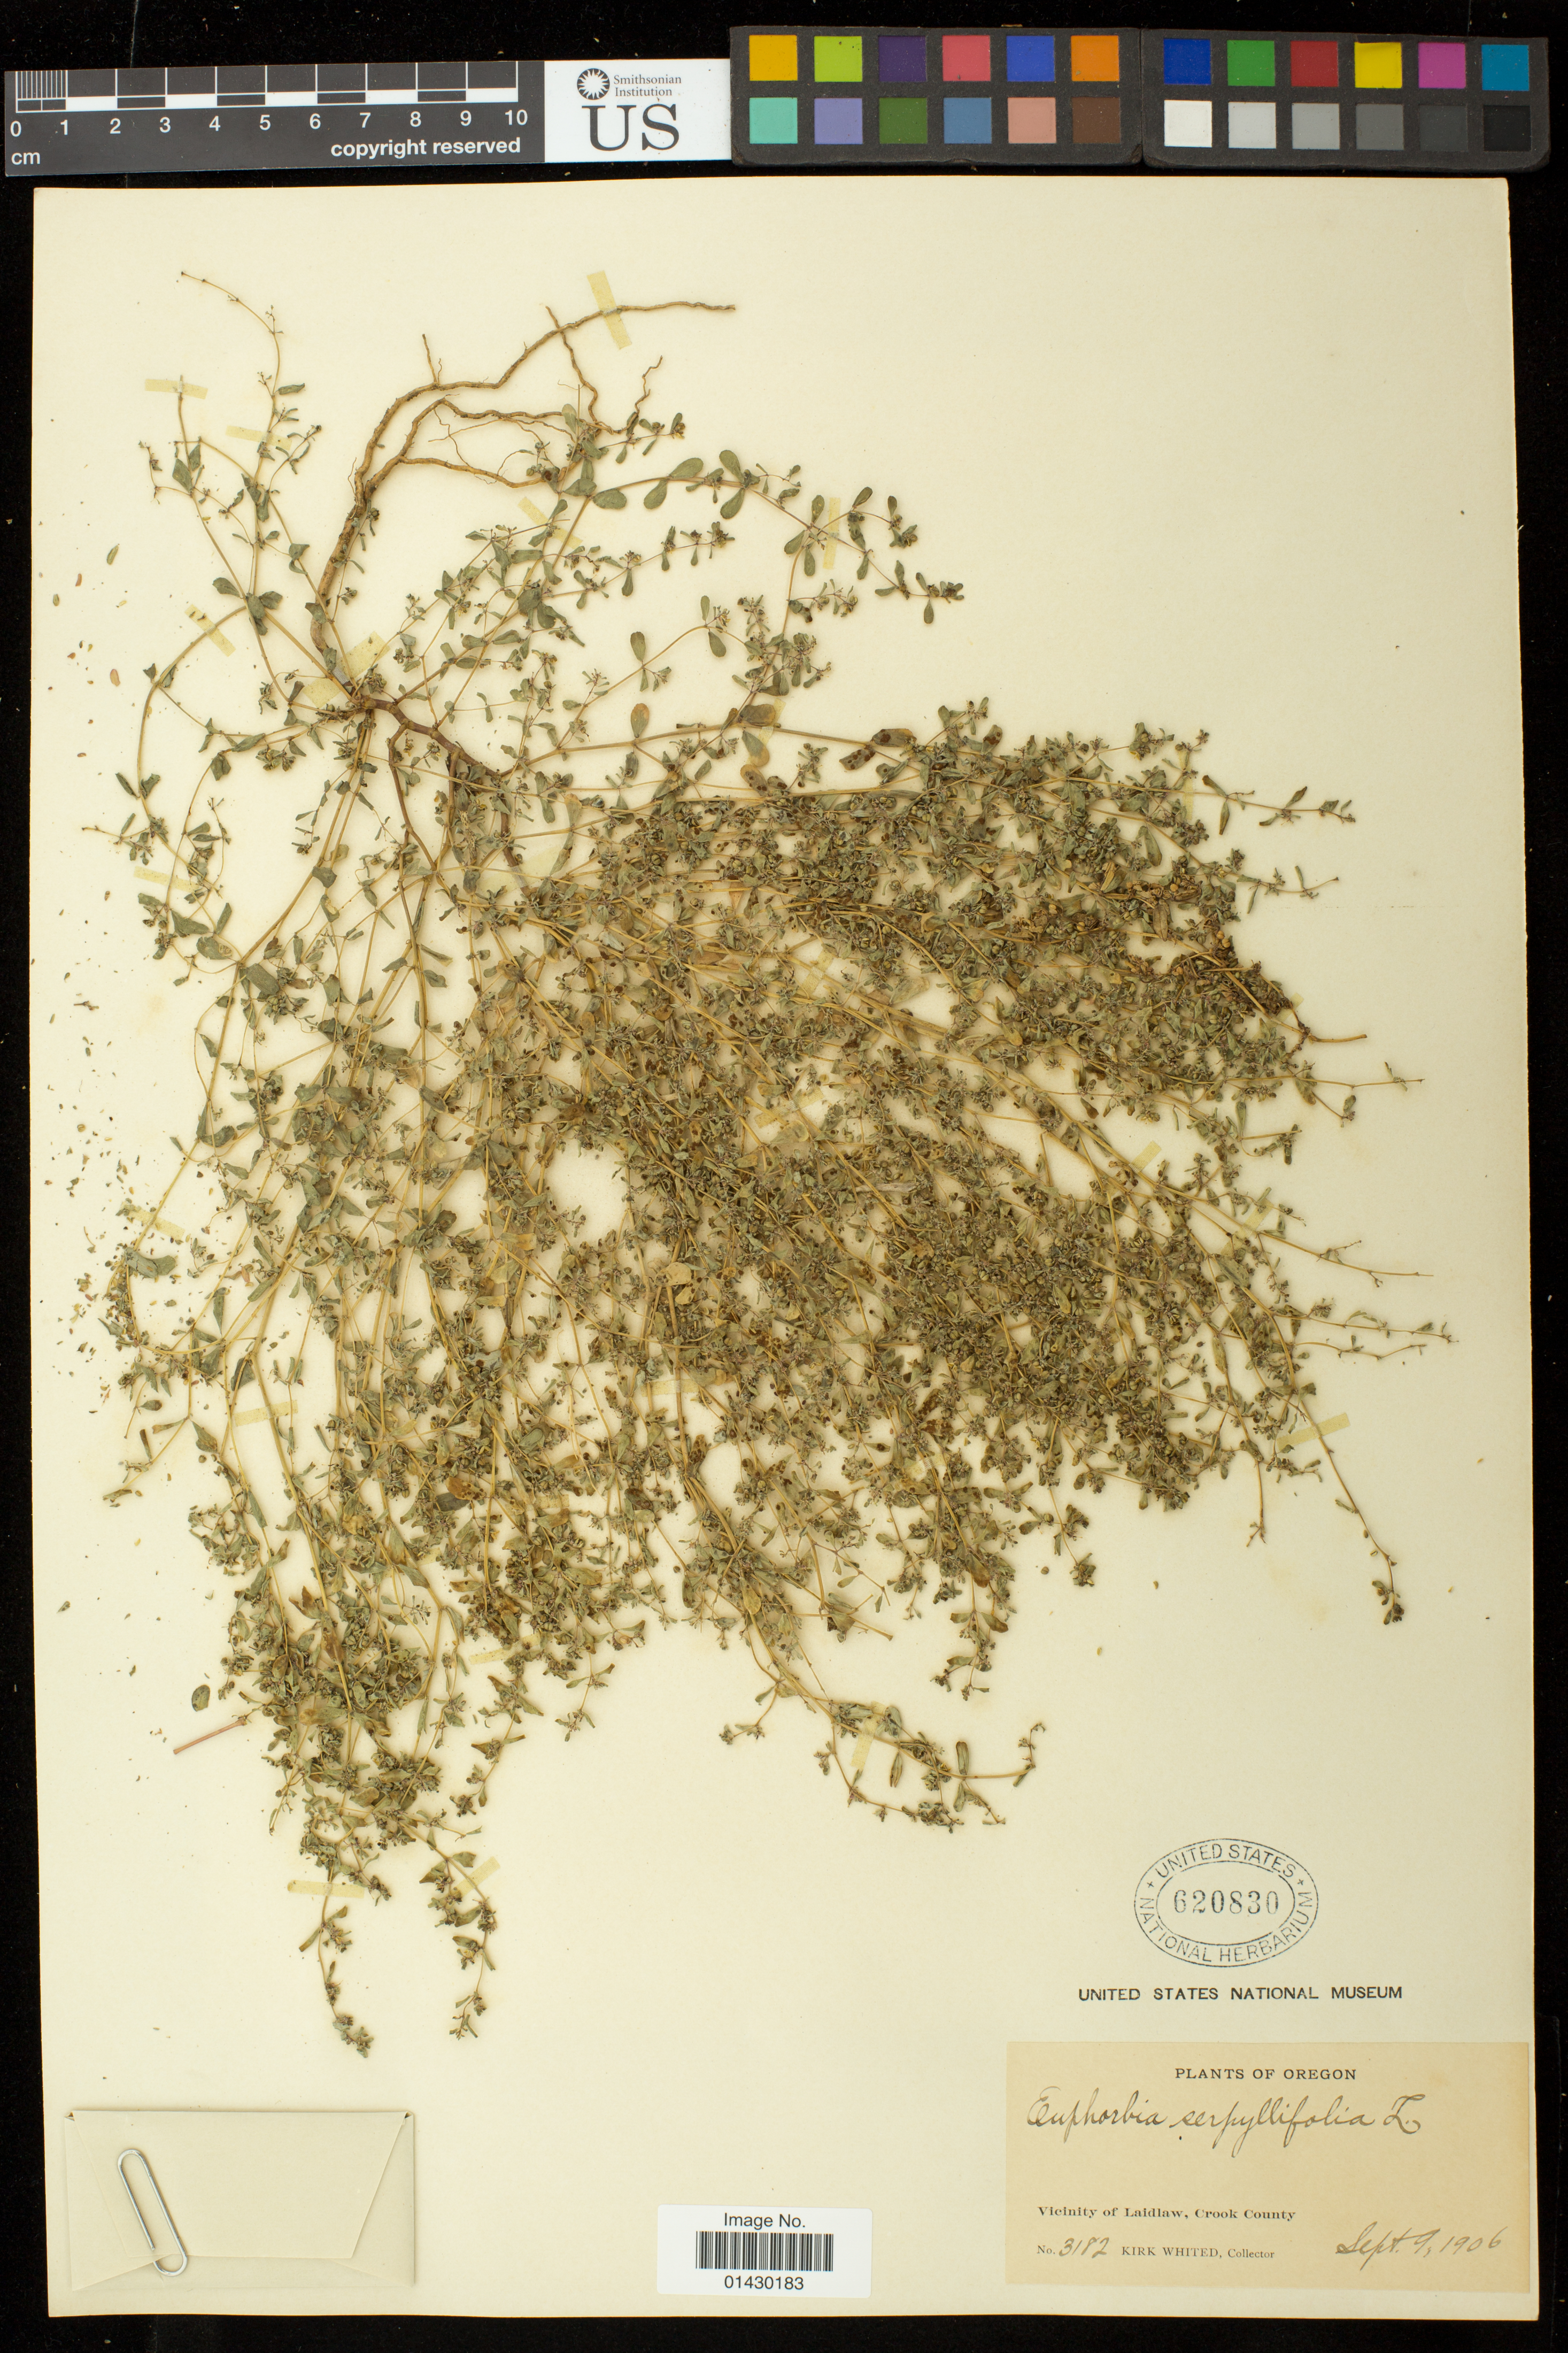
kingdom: Plantae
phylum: Tracheophyta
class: Magnoliopsida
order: Malpighiales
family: Euphorbiaceae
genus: Euphorbia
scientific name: Euphorbia serpillifolia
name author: Pers.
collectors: K. Whited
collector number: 3182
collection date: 1906-09-09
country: United States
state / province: Oregon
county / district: Crook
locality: Vicinity of Laidlaw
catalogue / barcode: US 620830